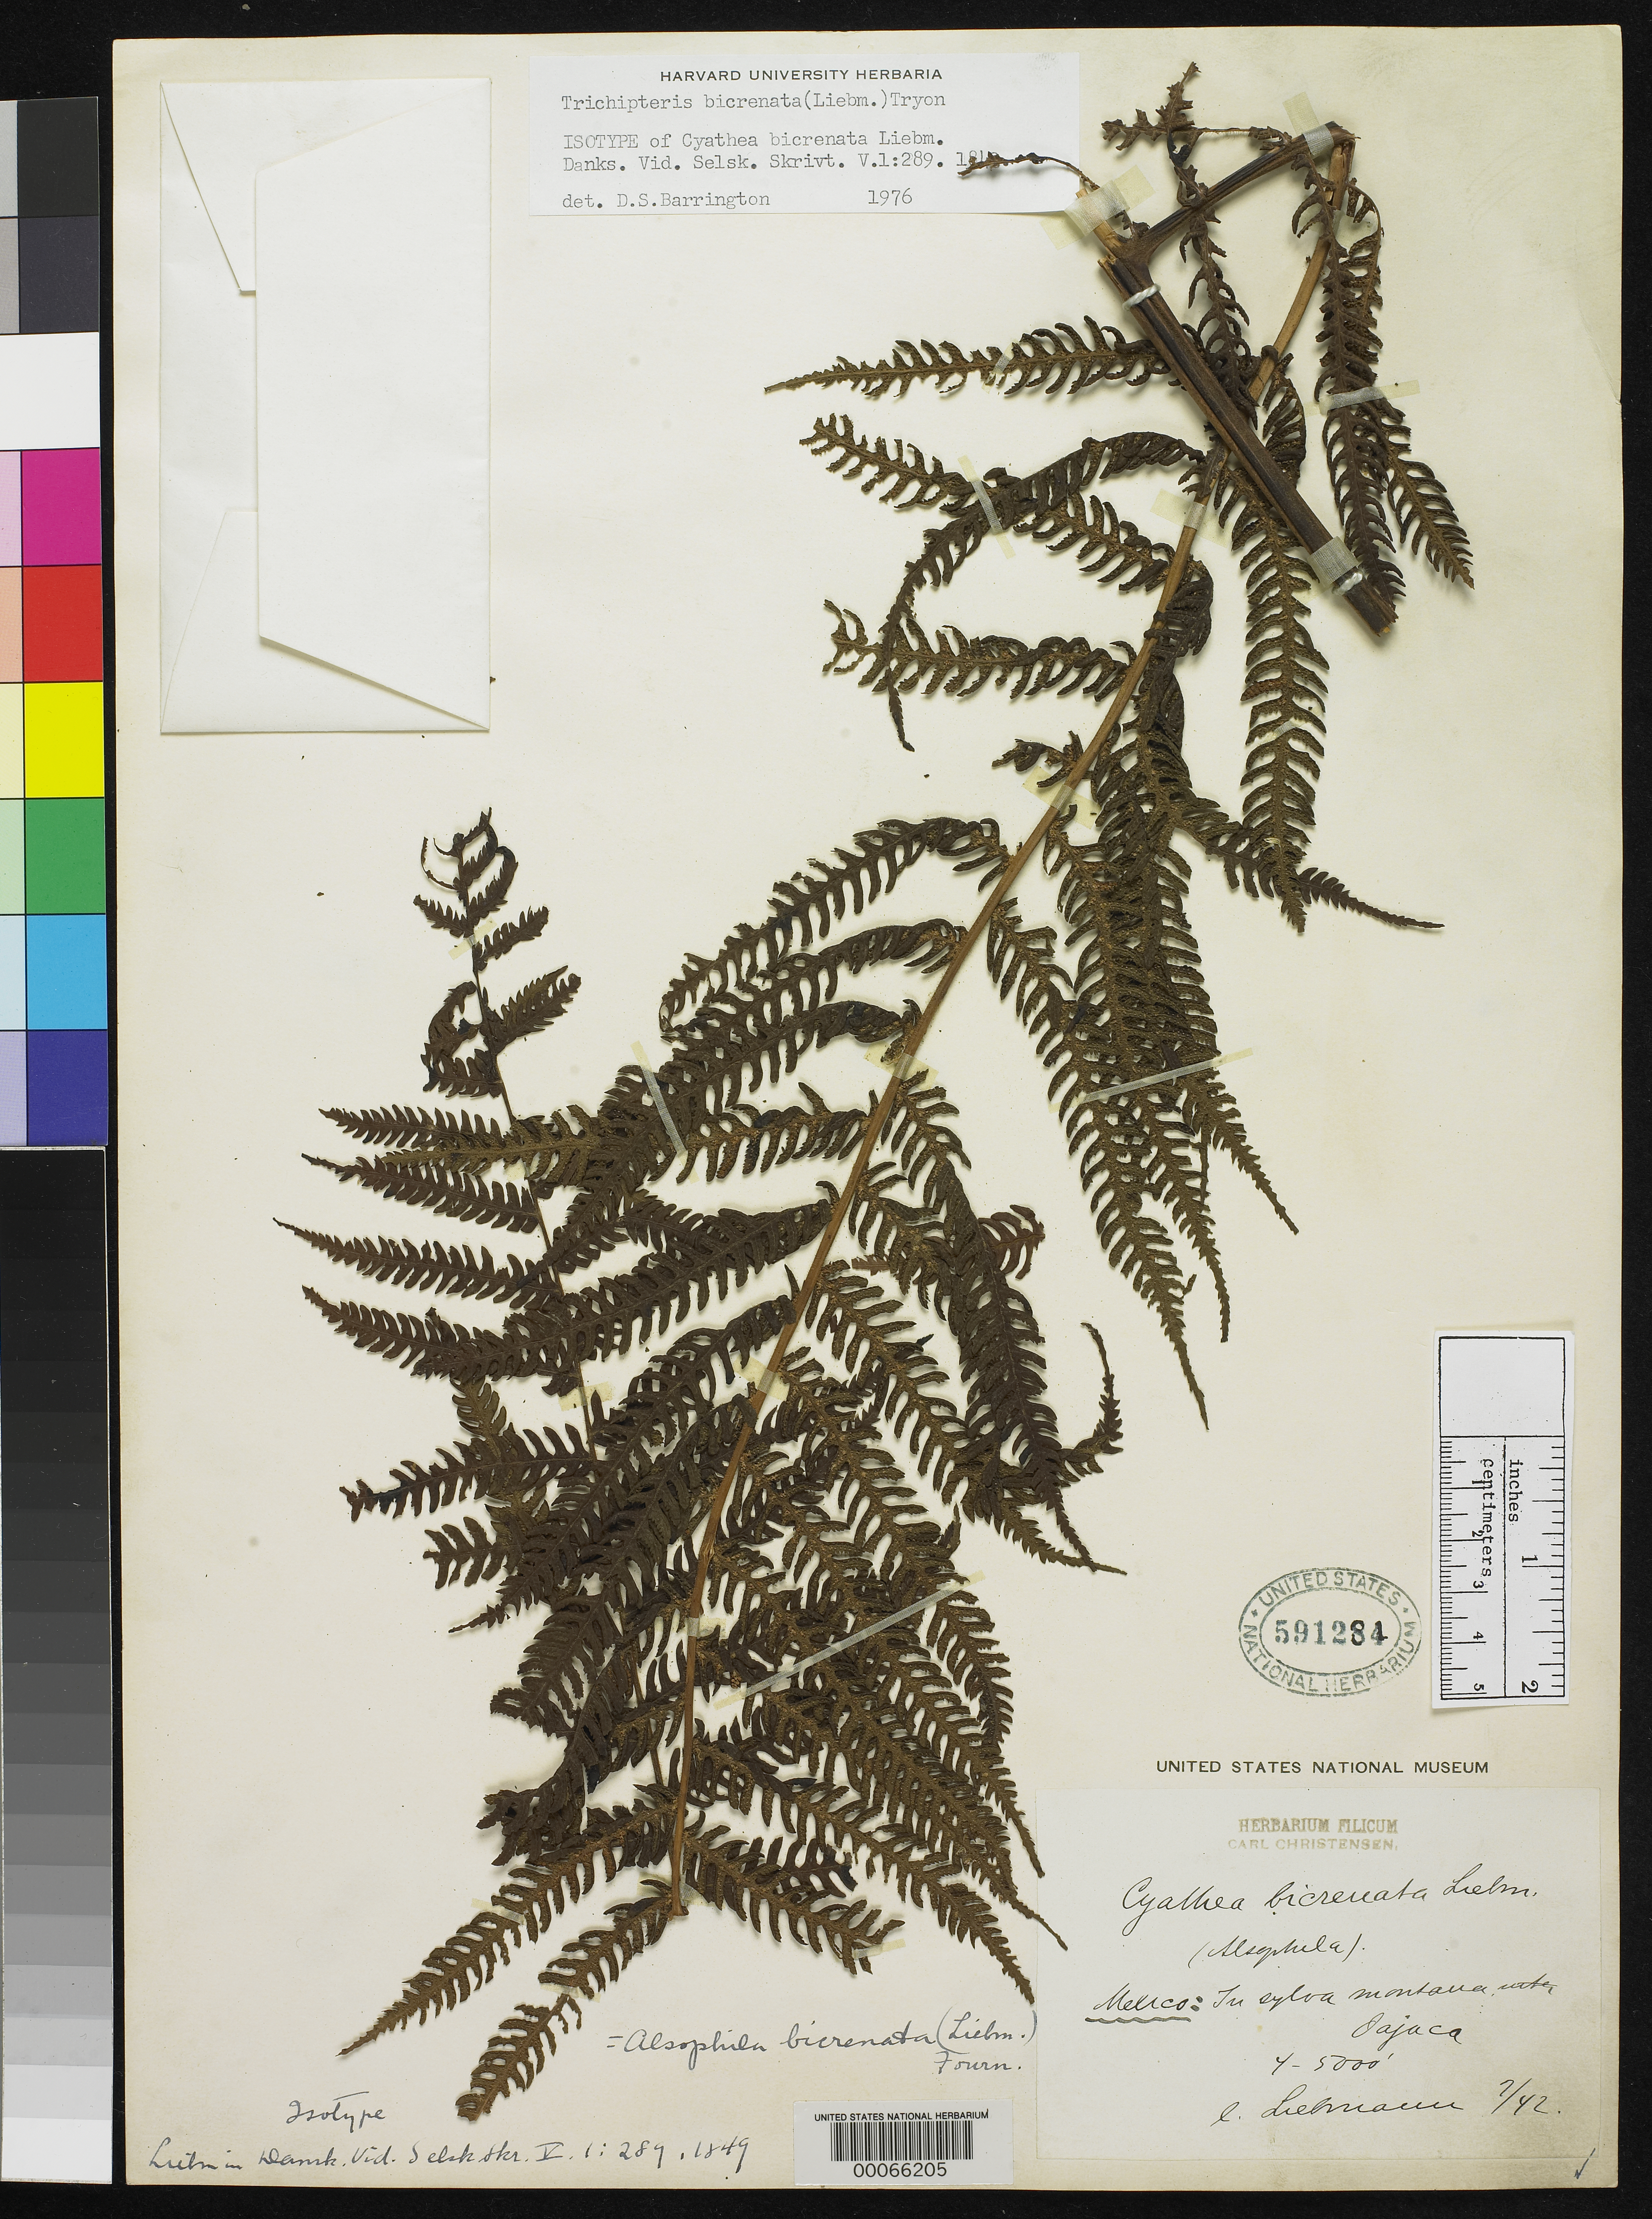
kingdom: Plantae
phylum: Tracheophyta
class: Polypodiopsida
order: Cyatheales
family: Cyatheaceae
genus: Cyathea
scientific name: Cyathea bicrenata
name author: Liebm.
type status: Type Collection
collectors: F. M. Liebmann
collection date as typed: Jul 1842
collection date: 1842-07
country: Mexico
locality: E of Monserrat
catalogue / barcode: US 591284